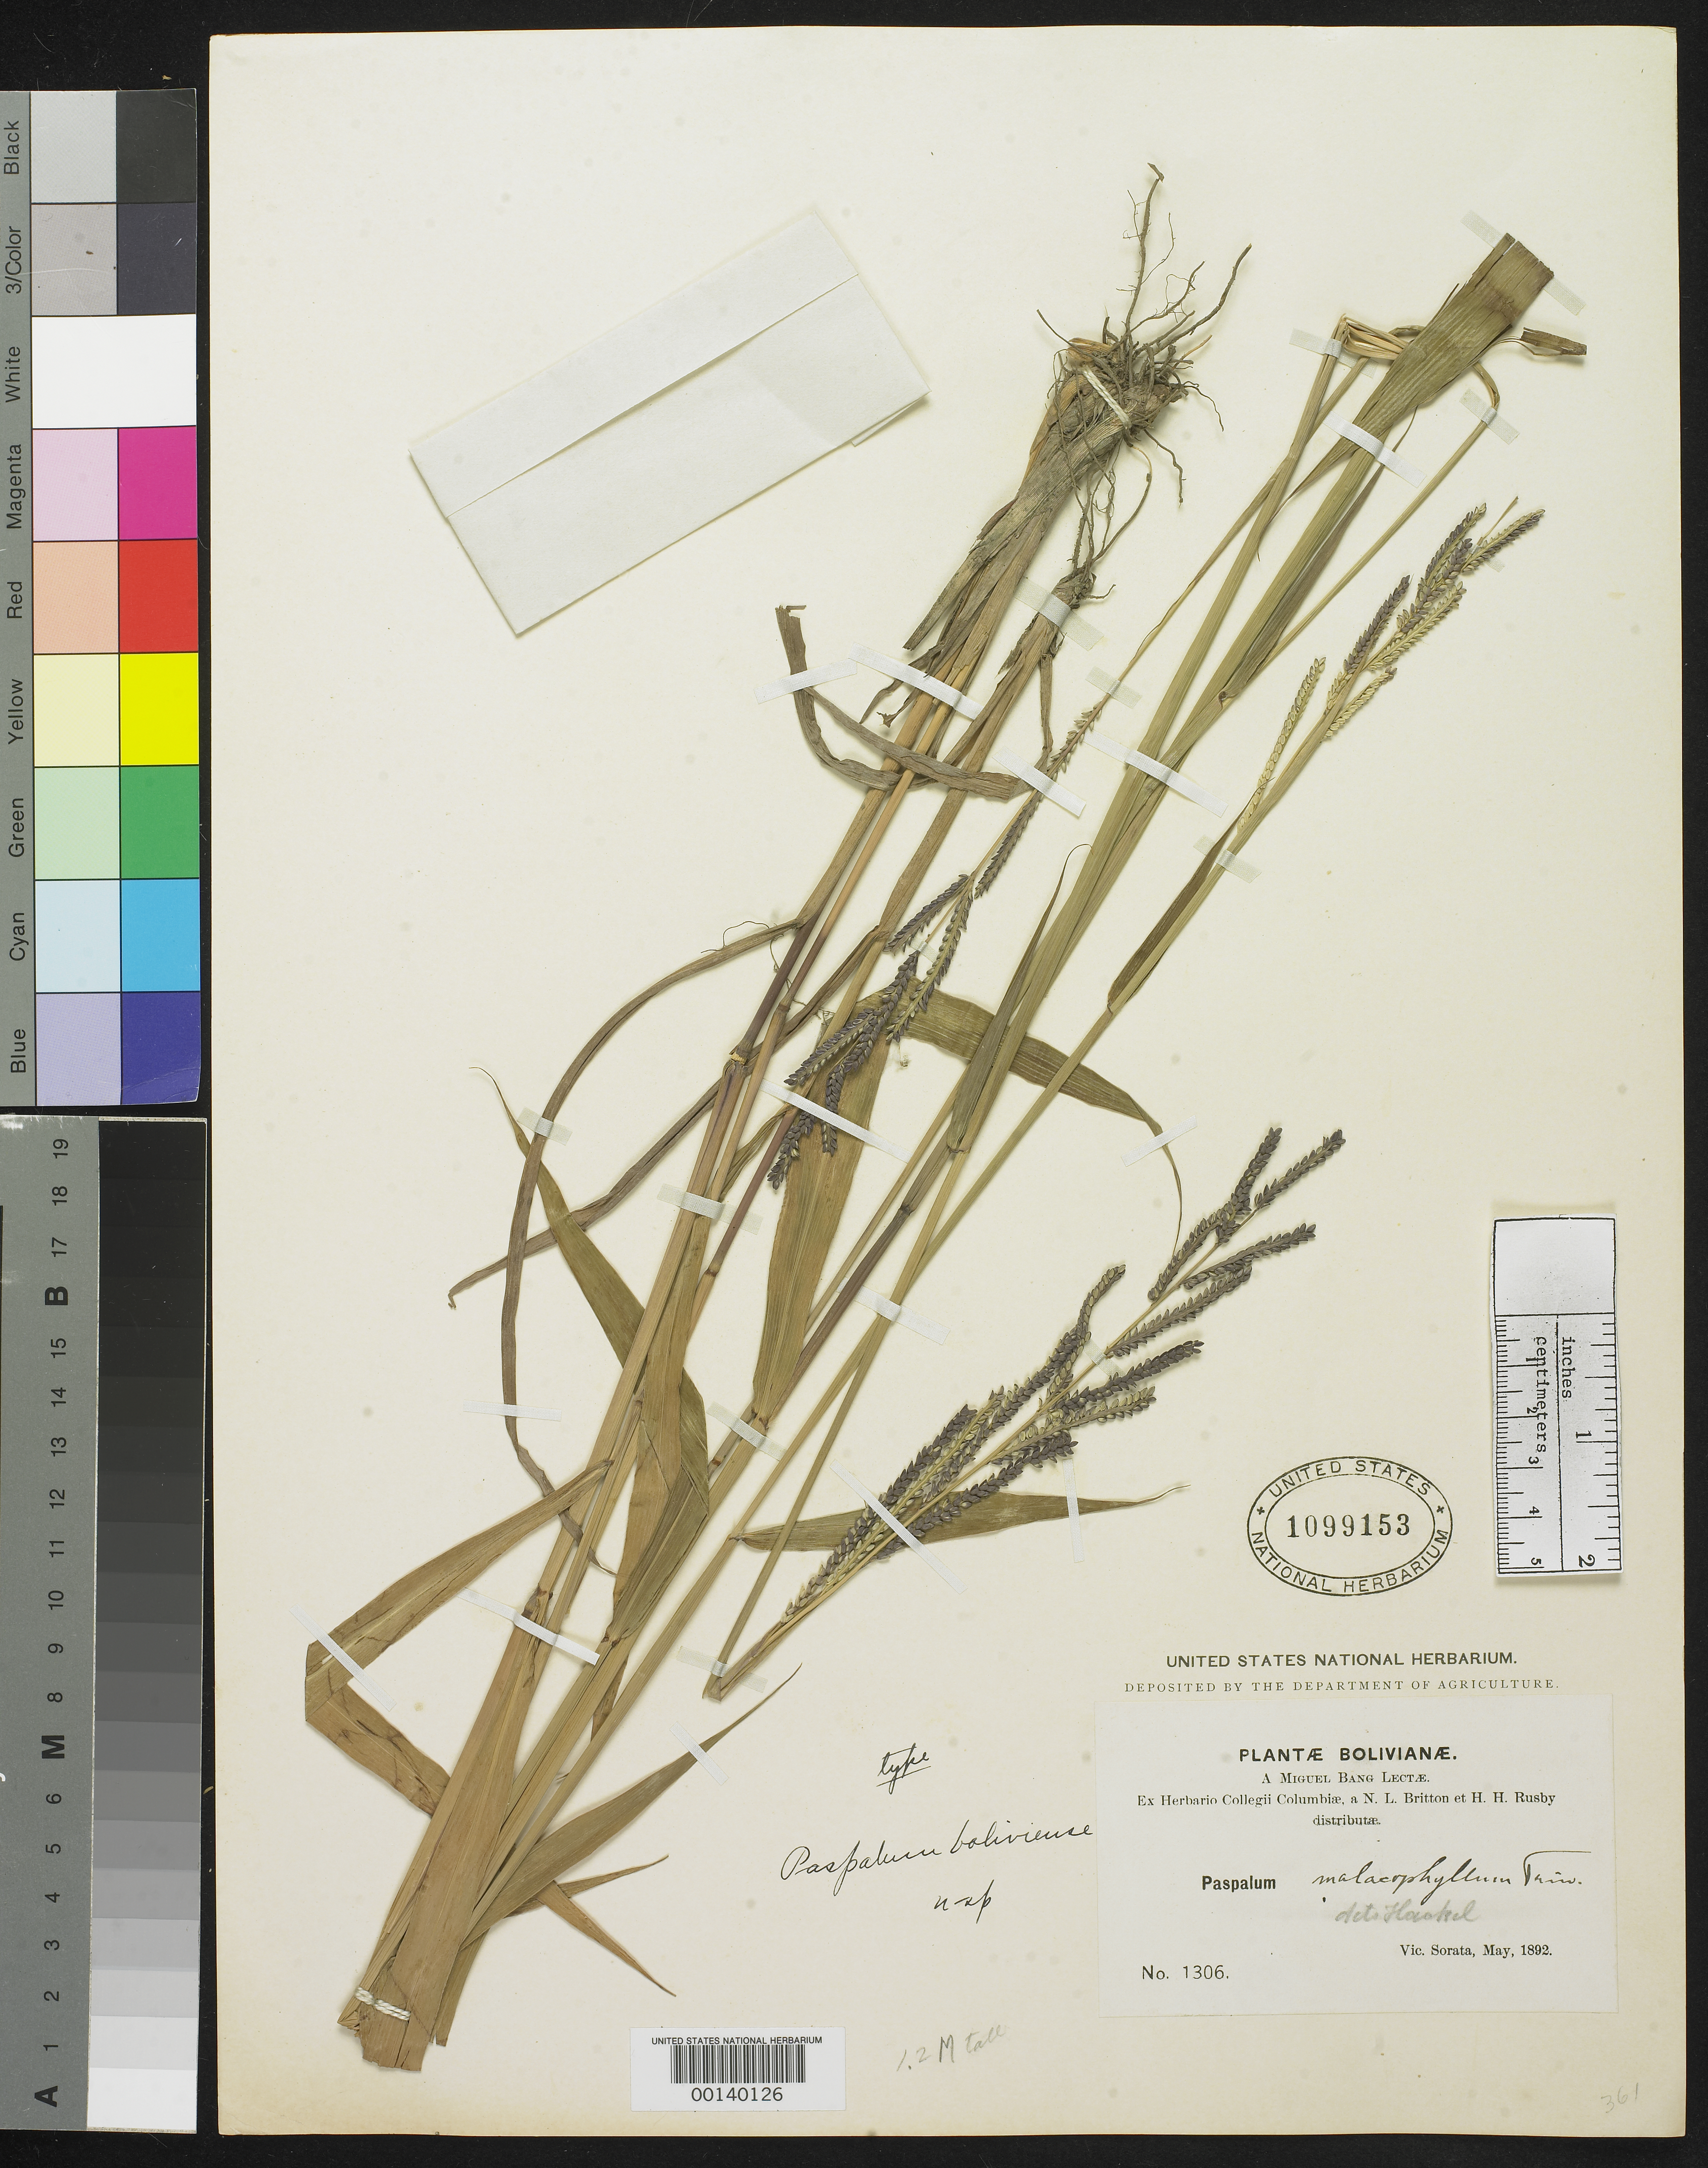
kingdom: Plantae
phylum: Tracheophyta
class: Liliopsida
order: Poales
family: Poaceae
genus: Paspalum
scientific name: Paspalum boliviense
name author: Chase in Hitchc.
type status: Holotype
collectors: M. Bang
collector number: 1306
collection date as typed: May 1892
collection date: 1892-05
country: Bolivia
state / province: La Paz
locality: Sorata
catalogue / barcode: US 1099153